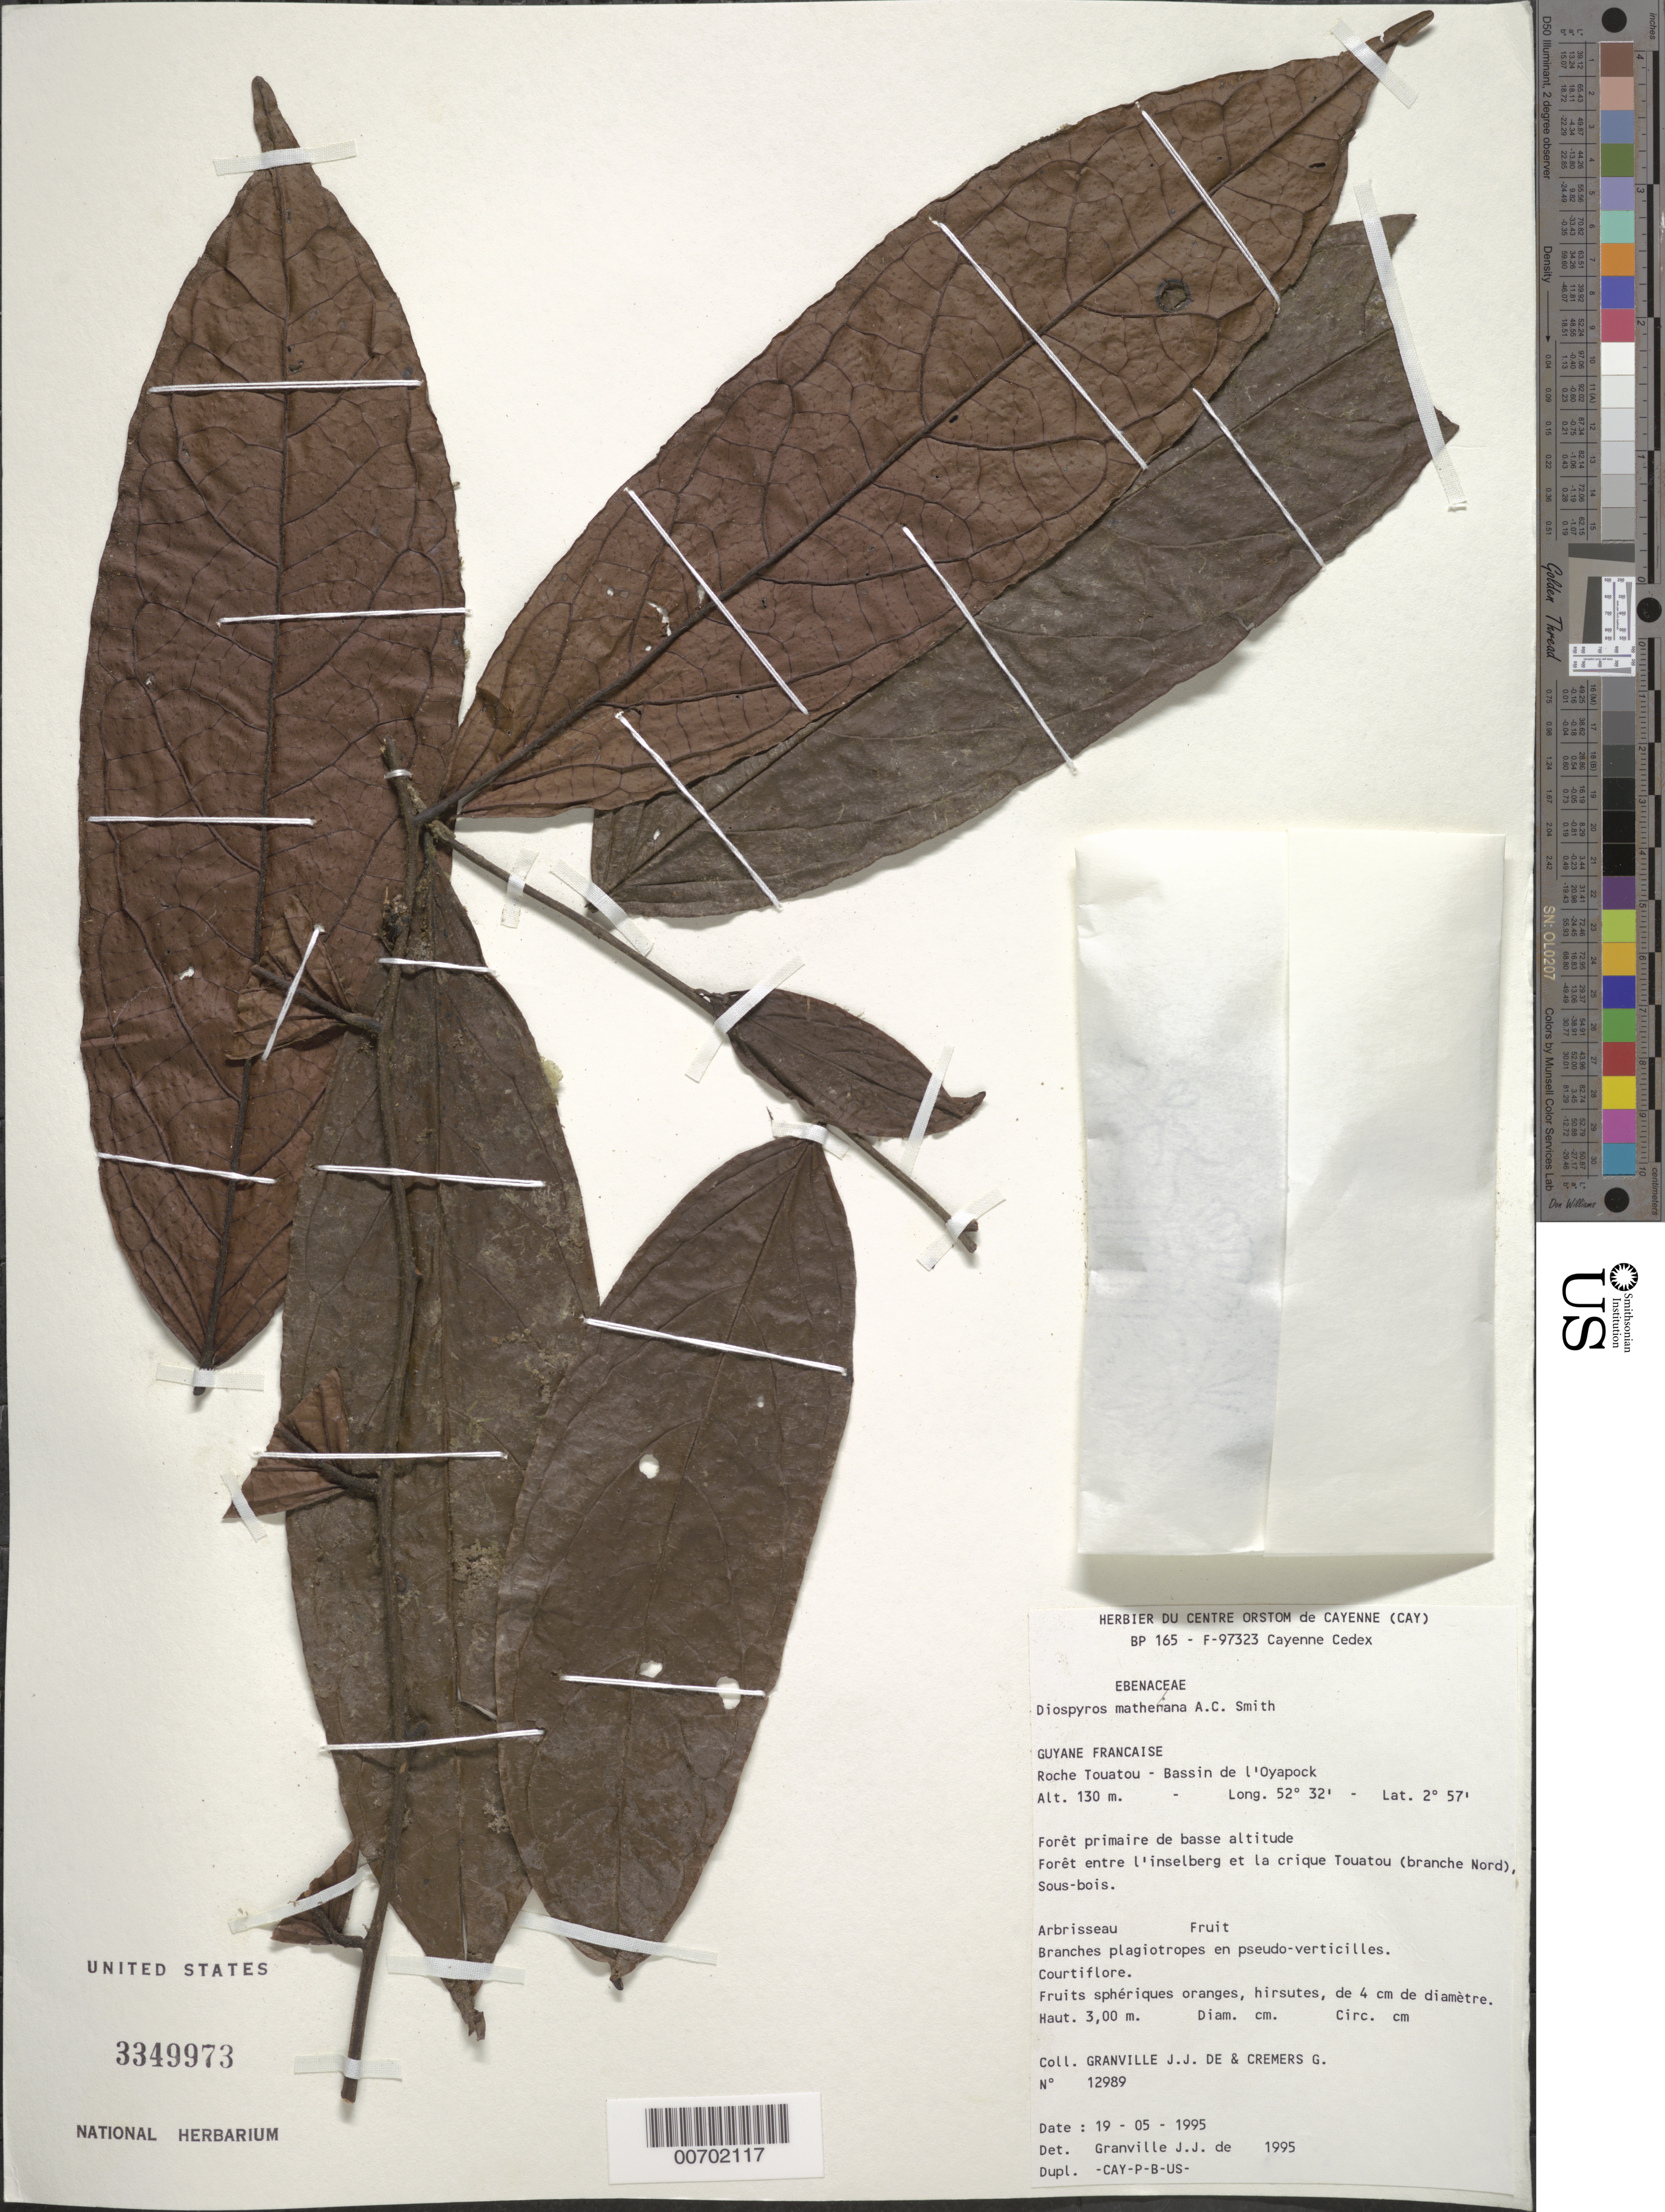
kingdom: Plantae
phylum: Tracheophyta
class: Magnoliopsida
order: Ericales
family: Ebenaceae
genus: Diospyros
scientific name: Diospyros matheriana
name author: A.C. Sm.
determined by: Granville, J. J. de, (CAY), Institut de Recherche pour le Developpement (IRD) (FRENCH GUIANA)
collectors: J.-J. de Granville & G. Cremers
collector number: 12989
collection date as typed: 19-May-95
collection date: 1995-05-19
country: French Guiana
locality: Roche Touatou, Bassin de l'Oyapock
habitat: Edge of rocky savanna, S slope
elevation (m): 130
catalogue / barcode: US 3349973